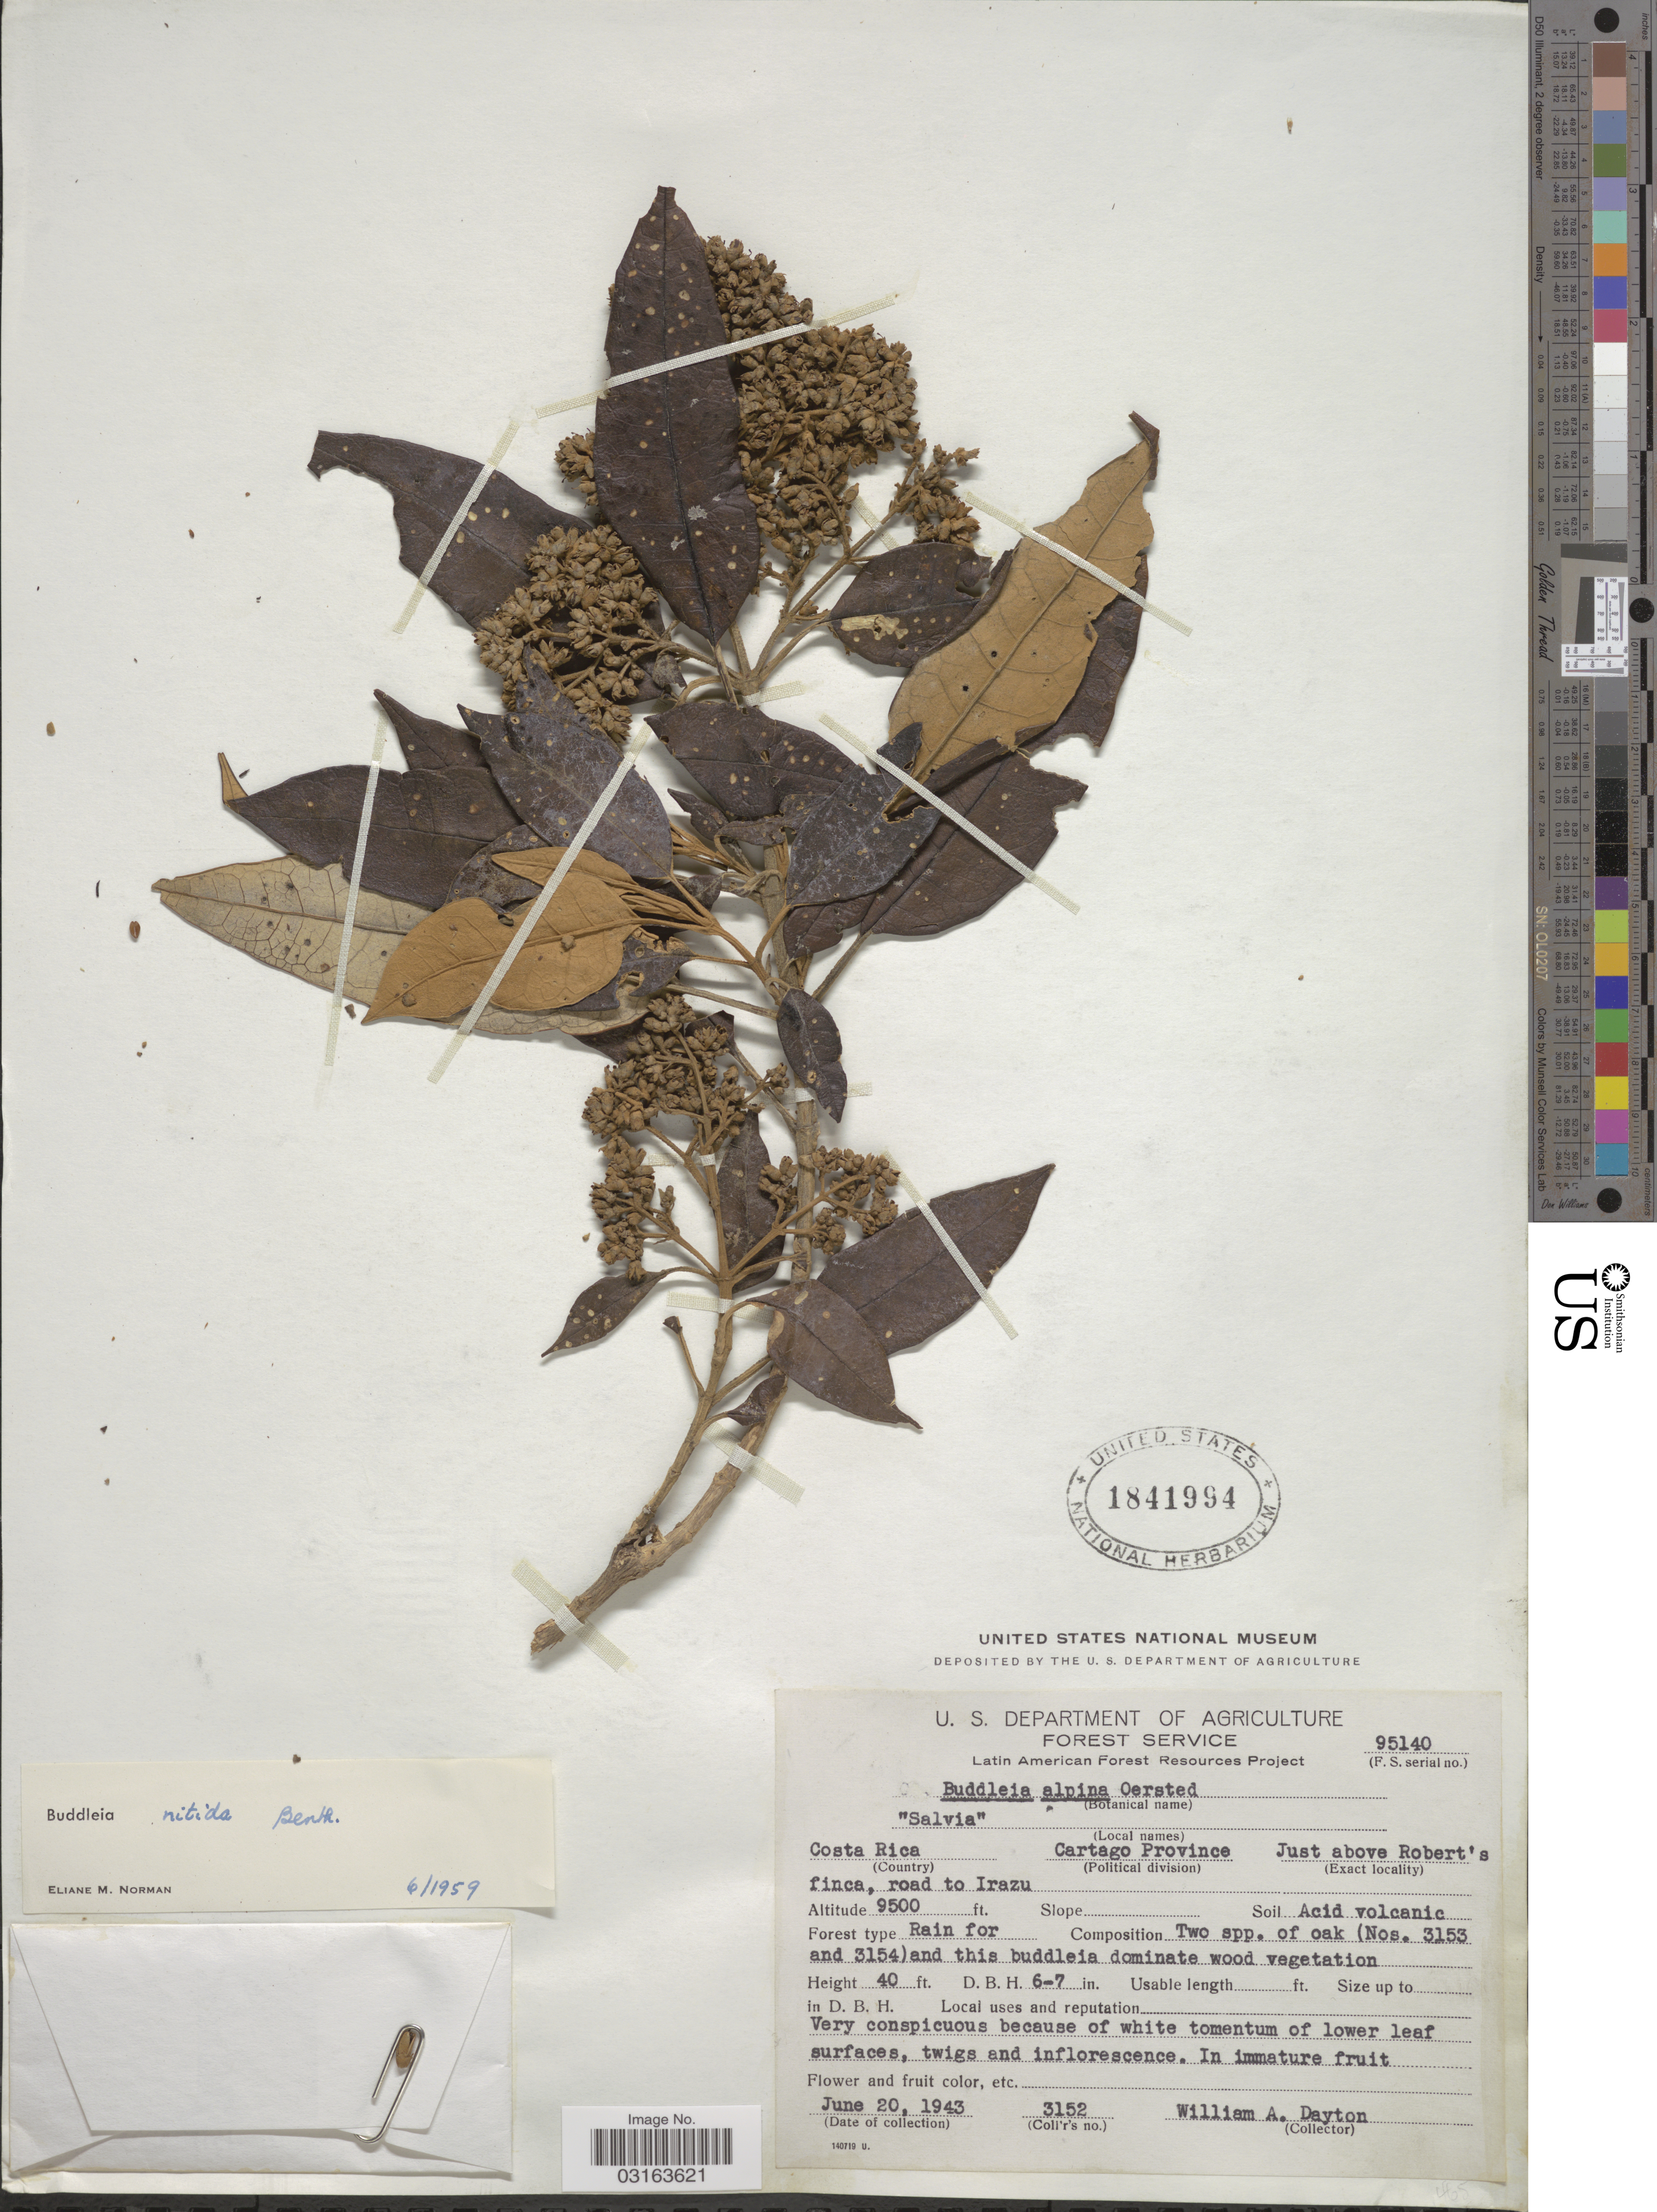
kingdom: Plantae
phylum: Tracheophyta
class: Magnoliopsida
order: Lamiales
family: Scrophulariaceae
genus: Buddleja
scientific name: Buddleja nitida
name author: Benth.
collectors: W. Dayton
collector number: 3152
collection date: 1943-06-20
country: Costa Rica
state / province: Cartago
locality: Just above Robert's finca, road to Irazu.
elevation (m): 2896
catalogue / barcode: US 1841994